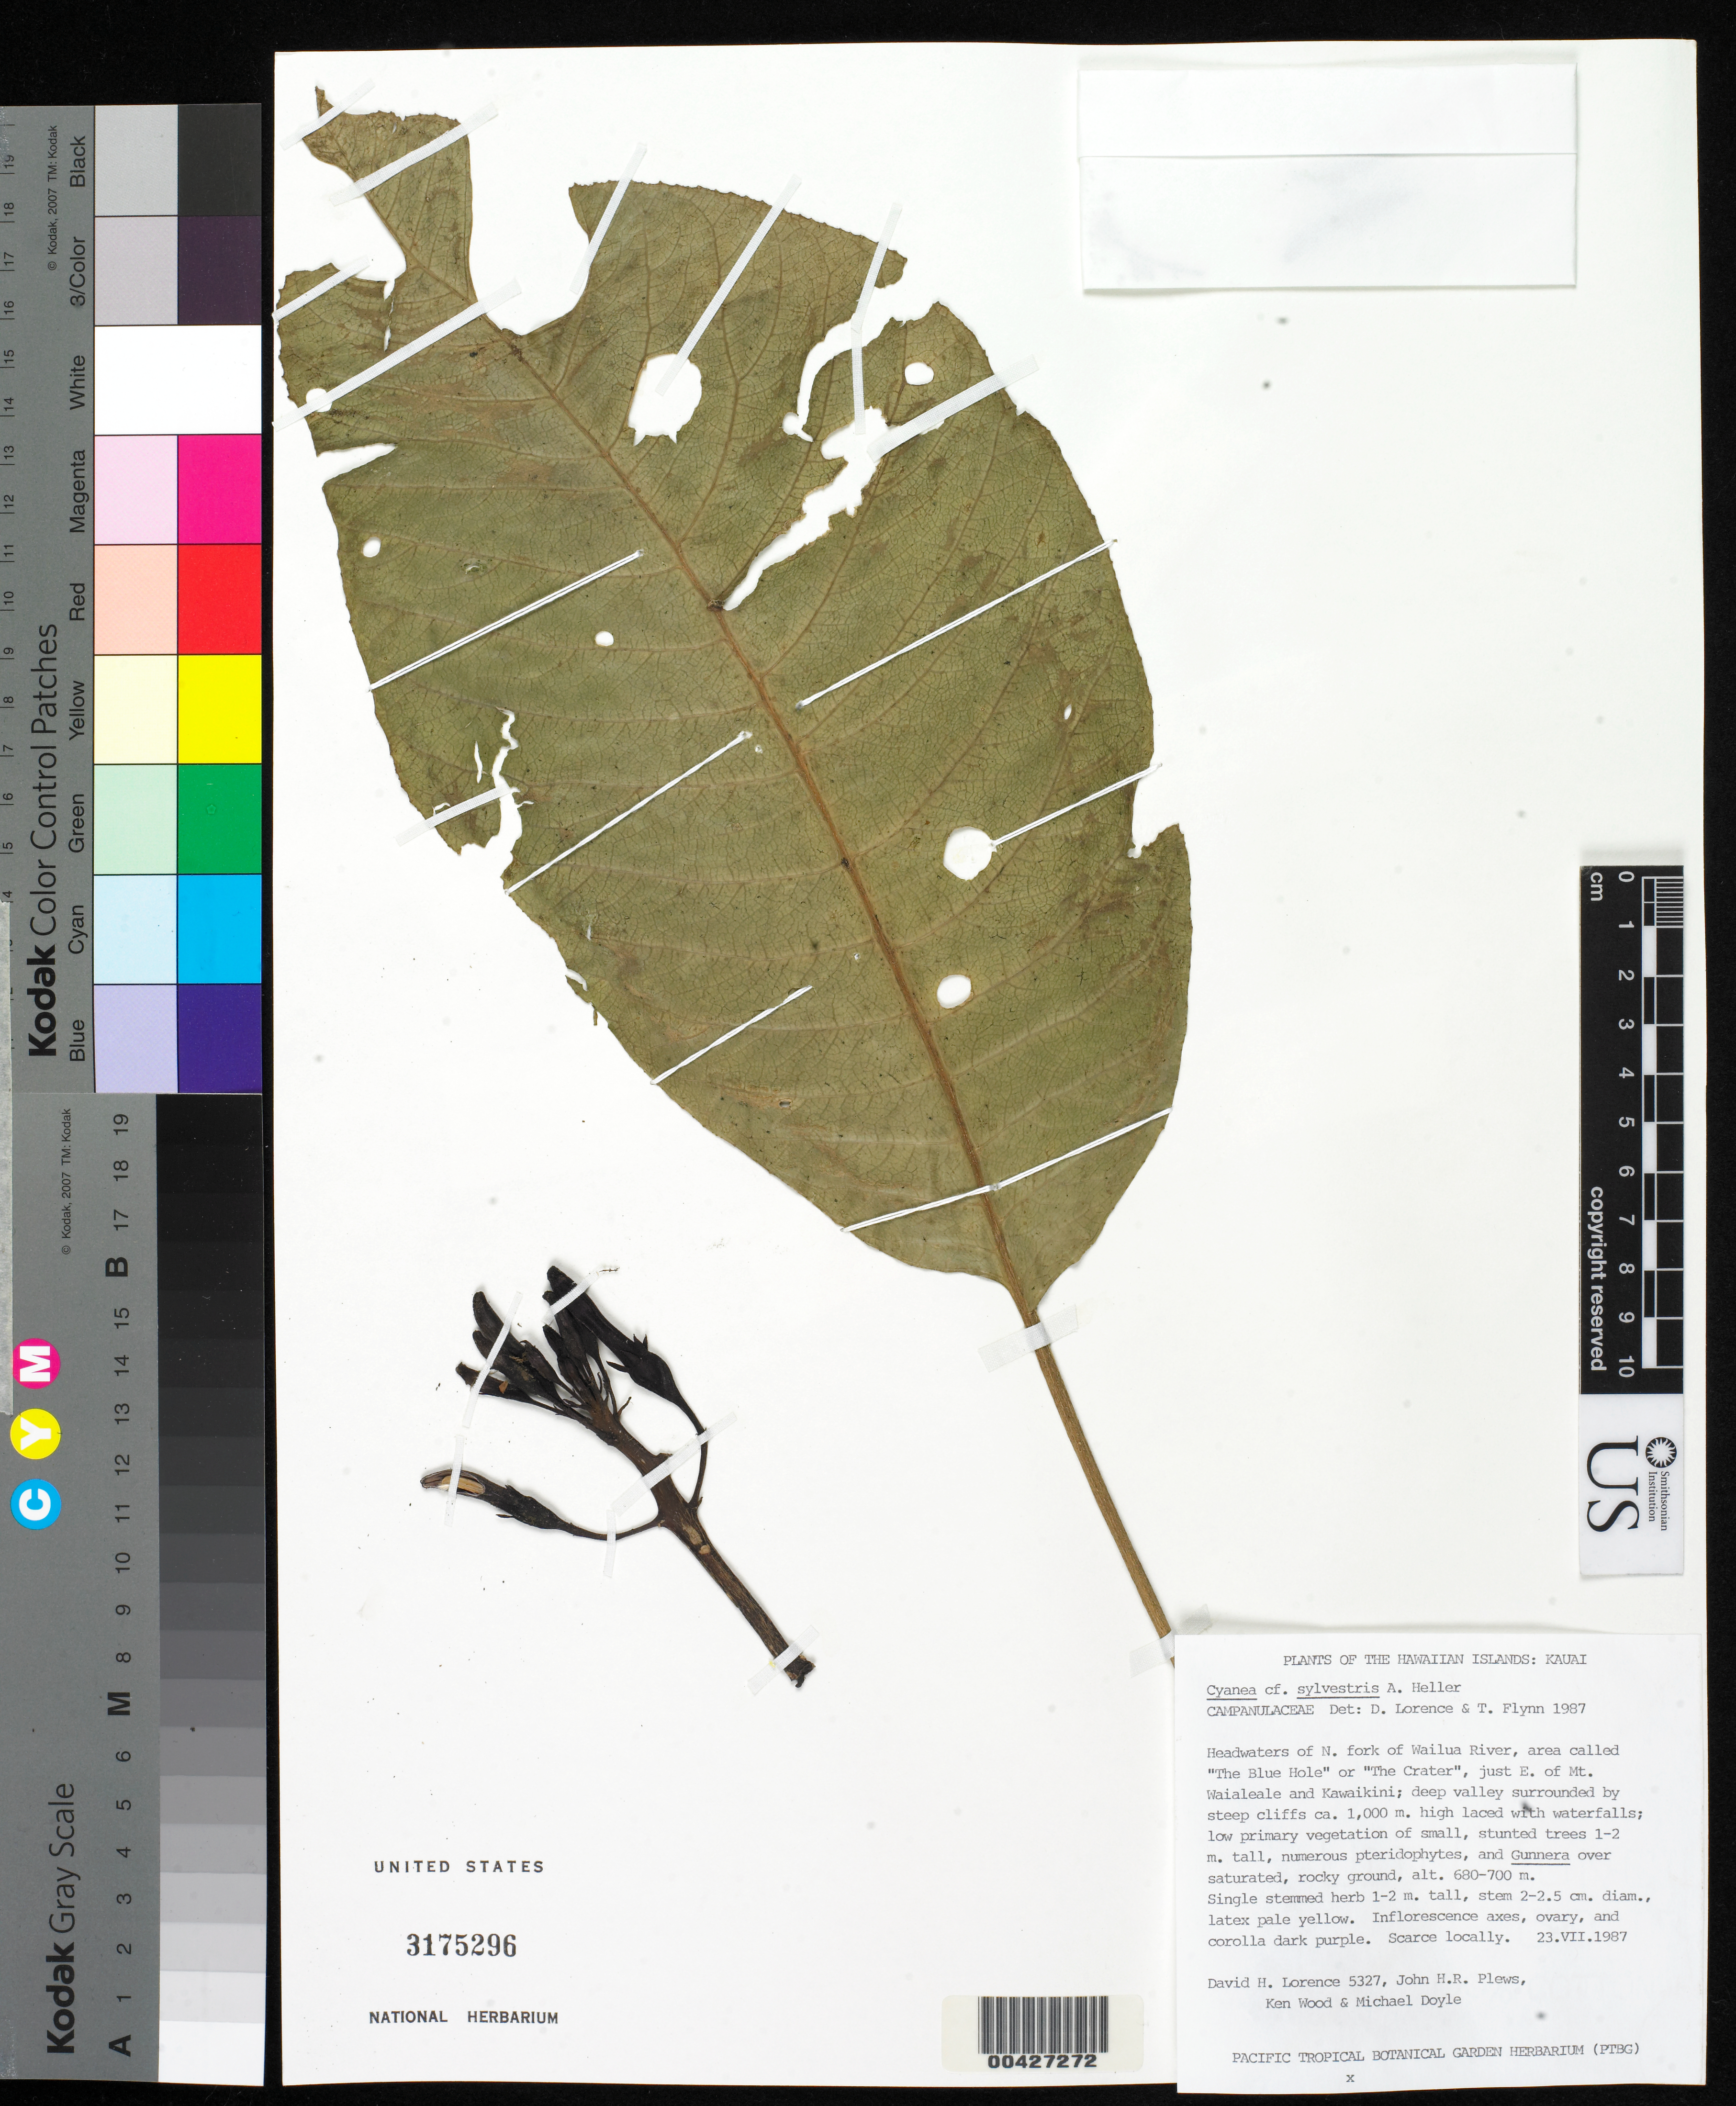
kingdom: Plantae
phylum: Tracheophyta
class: Magnoliopsida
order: Asterales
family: Campanulaceae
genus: Cyanea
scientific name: Cyanea hirtella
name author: (H. Mann) Hillebr.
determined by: Wagner, W. L., (BOT), Smithsonian Institution - National Museum of Natural History (UNITED STATES)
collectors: D. Lorence, J. Plews, K. Wood & M. Doyle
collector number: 5327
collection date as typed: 23 Jul 1987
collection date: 1987-07-23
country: United States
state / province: Hawaii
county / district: Kauai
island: Kaua'i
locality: Hdwtrs. of N fork of Wailua River, area called The Blue Hole or The Crater, just E of Mt. Waialeale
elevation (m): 680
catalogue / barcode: US 3175296